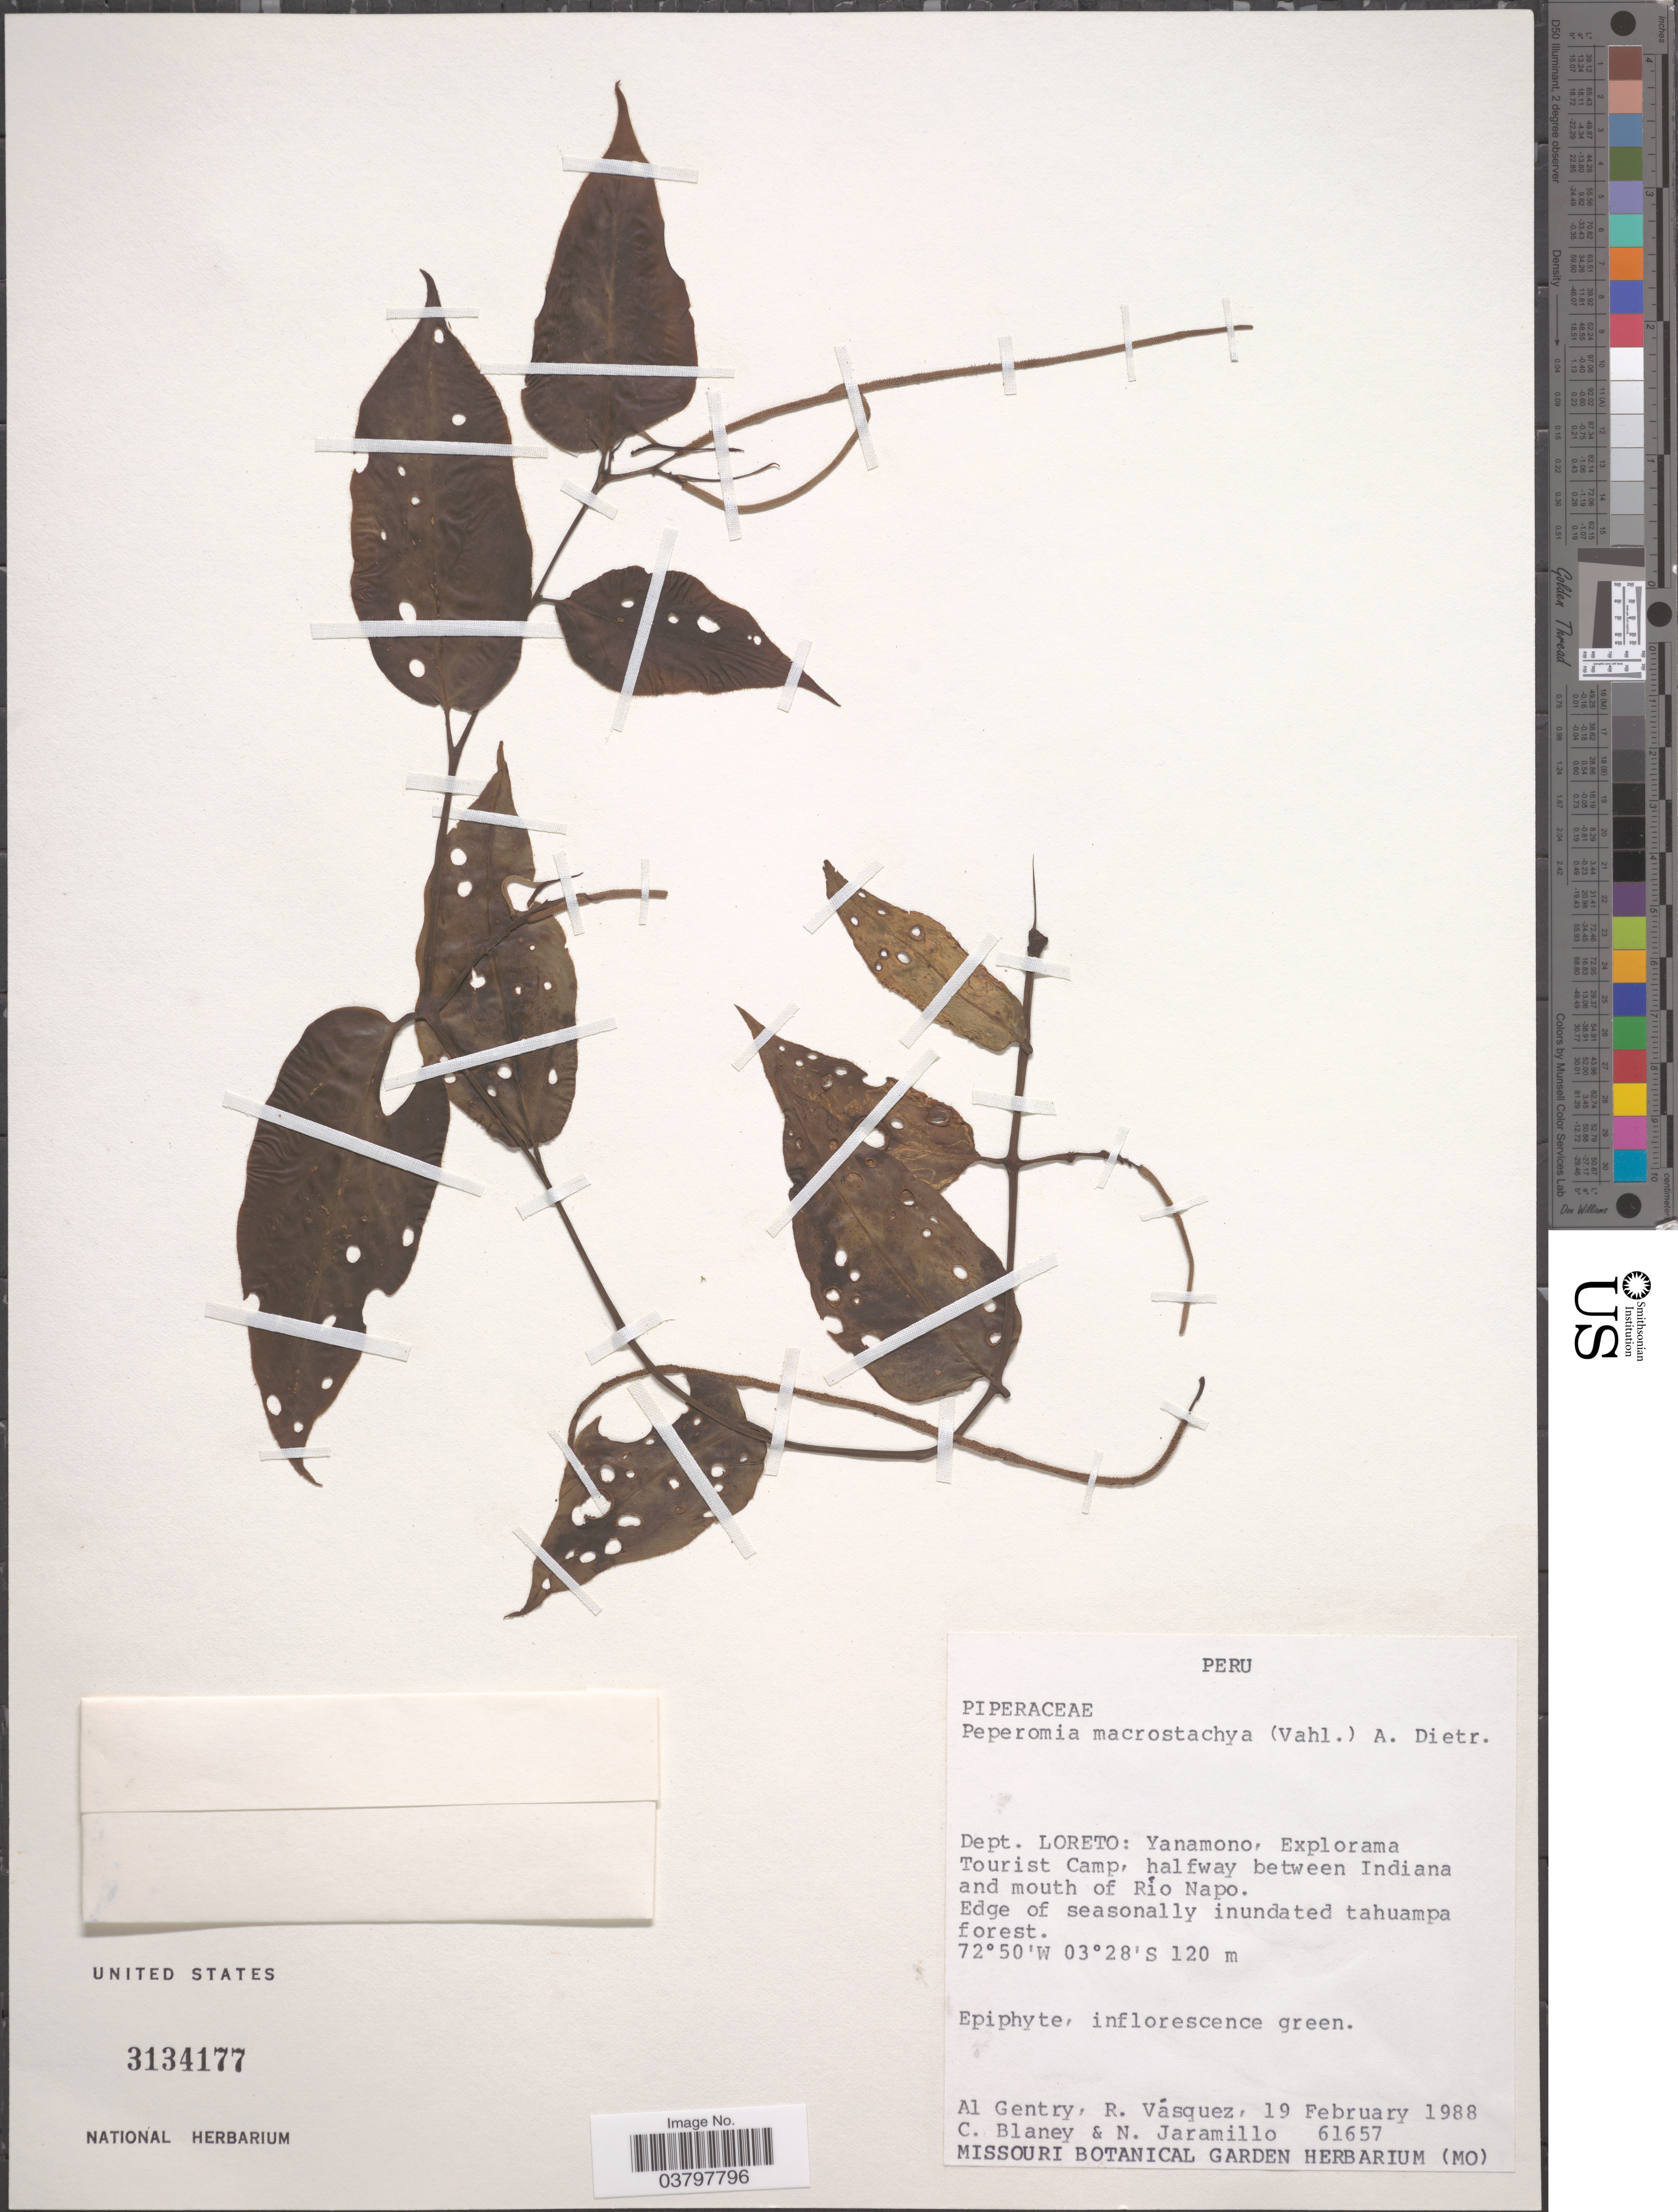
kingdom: Plantae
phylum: Tracheophyta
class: Magnoliopsida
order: Piperales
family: Piperaceae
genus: Peperomia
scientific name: Peperomia macrostachya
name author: (Vahl) A. Dietr.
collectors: A. H. Gentry, R. Vásquez, C. Blaney & N. Jaramillo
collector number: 61657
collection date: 1988-02-19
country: Peru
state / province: Loreto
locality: Dept. Loreto: Yanamono' Explorama Tourist Camp, halfway between Indiana and mouth of Río Napo.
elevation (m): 120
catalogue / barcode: US 3134177